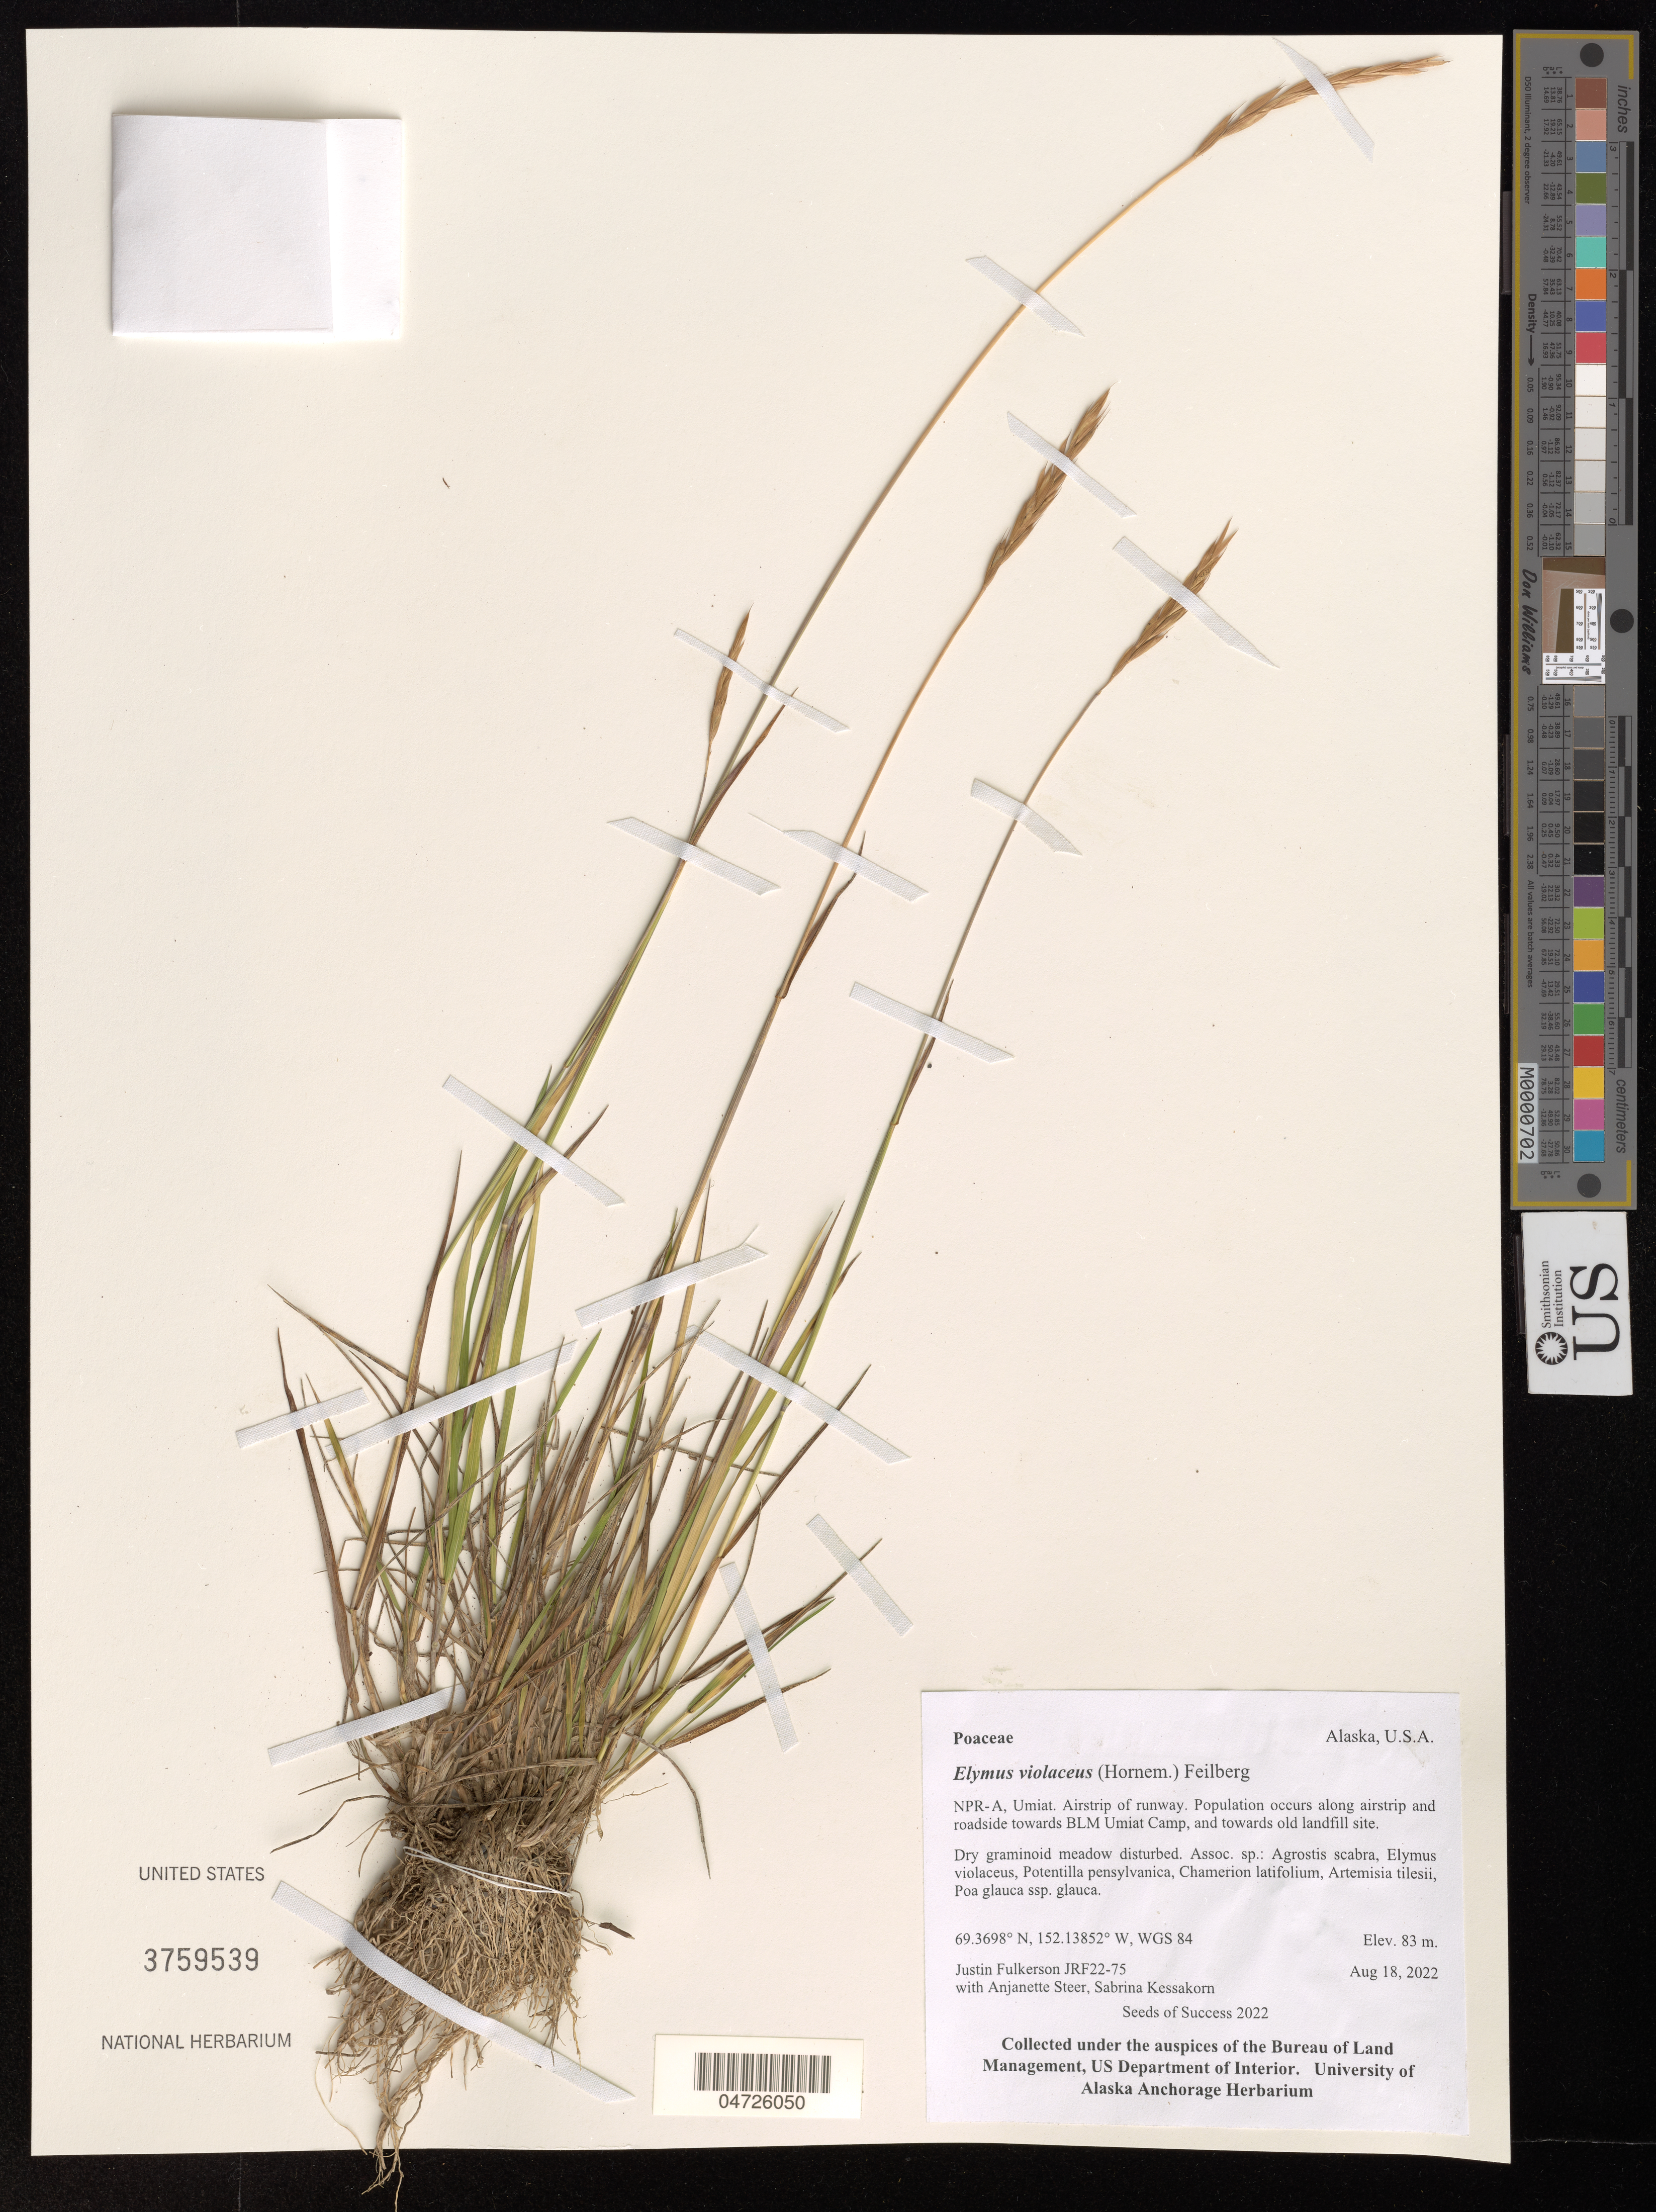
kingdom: Plantae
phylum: Tracheophyta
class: Liliopsida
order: Poales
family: Poaceae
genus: Elymus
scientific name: Elymus violaceus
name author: (Hornem.) Feilberg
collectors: J. Fulkerson & A. Steer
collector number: JRF22-75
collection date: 2022-08-18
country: United States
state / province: Alaska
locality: NPR-A, Umiat. Airstrip of runway. Population occurs along airstrip and roadside towards BLM Umiat Camp, and towards old landfill site. WGS84.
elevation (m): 83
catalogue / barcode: US 3759539